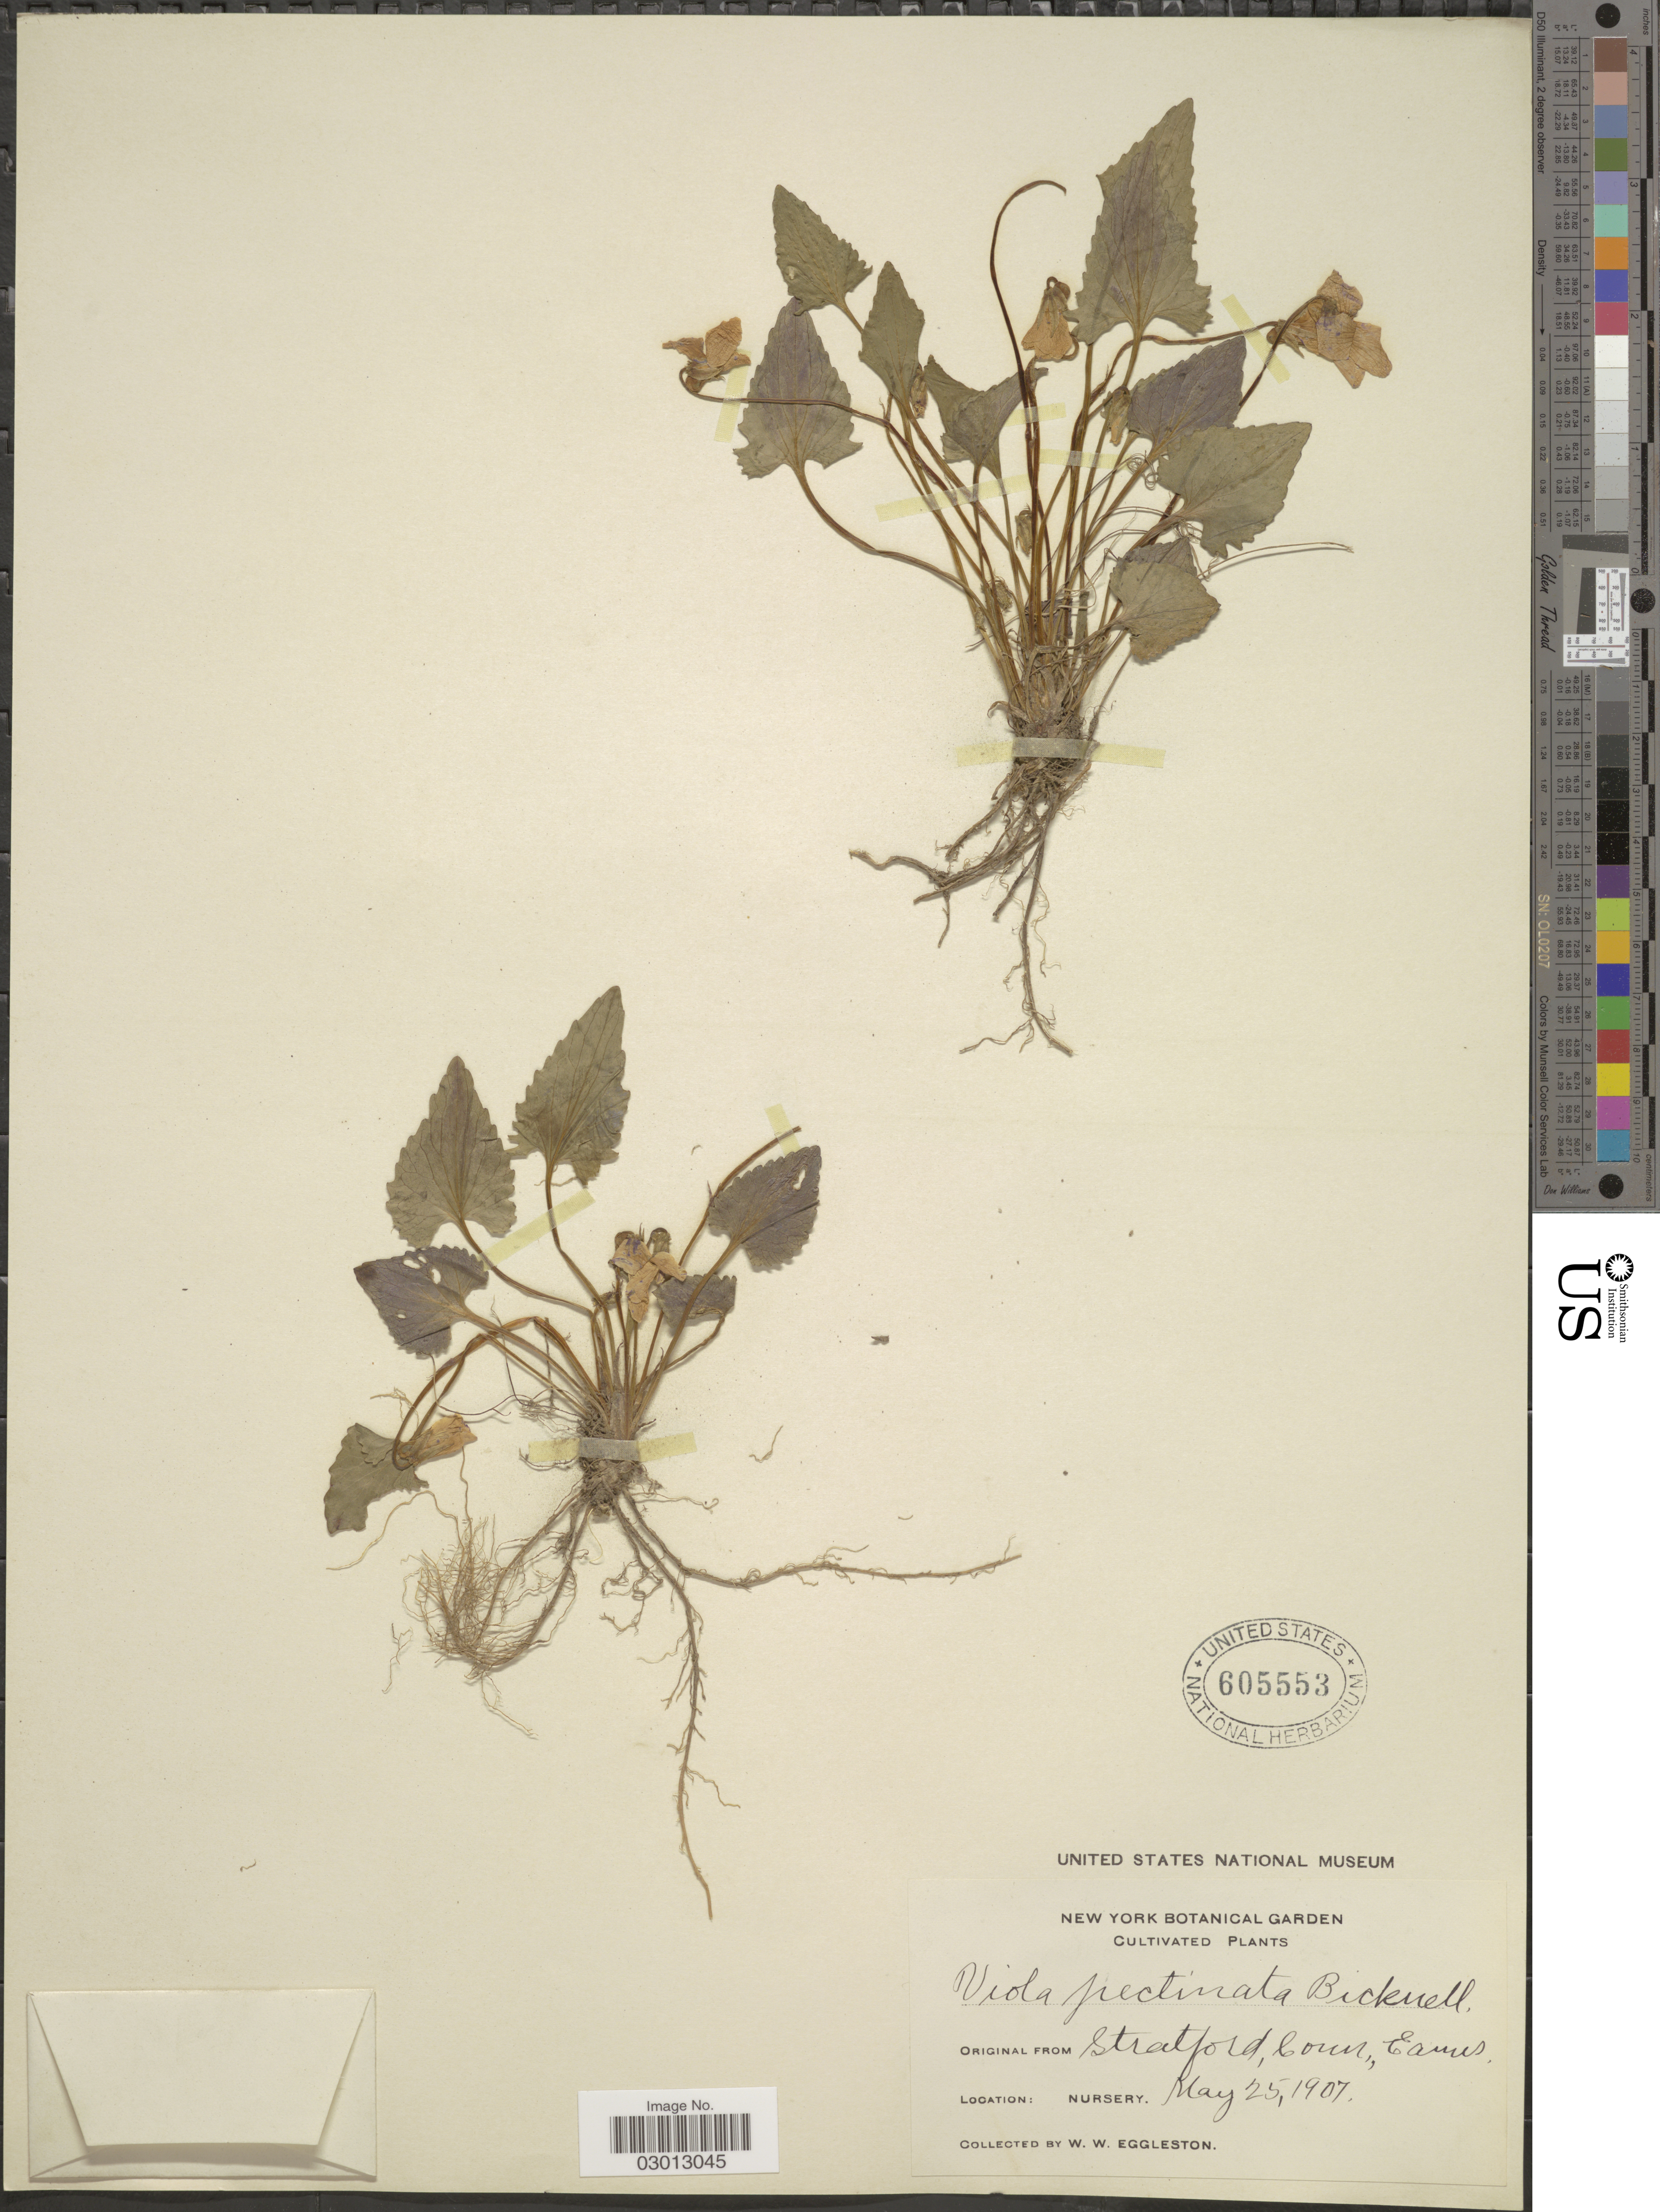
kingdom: Plantae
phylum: Tracheophyta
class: Magnoliopsida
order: Malpighiales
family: Violaceae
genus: Viola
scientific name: Viola pectinata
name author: E.P. Bicknell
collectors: W. W. Eggleston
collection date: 1907-05-25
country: United States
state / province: New York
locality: New York Botanical Garden. [unsure placement] Nursery.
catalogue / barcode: US 605553